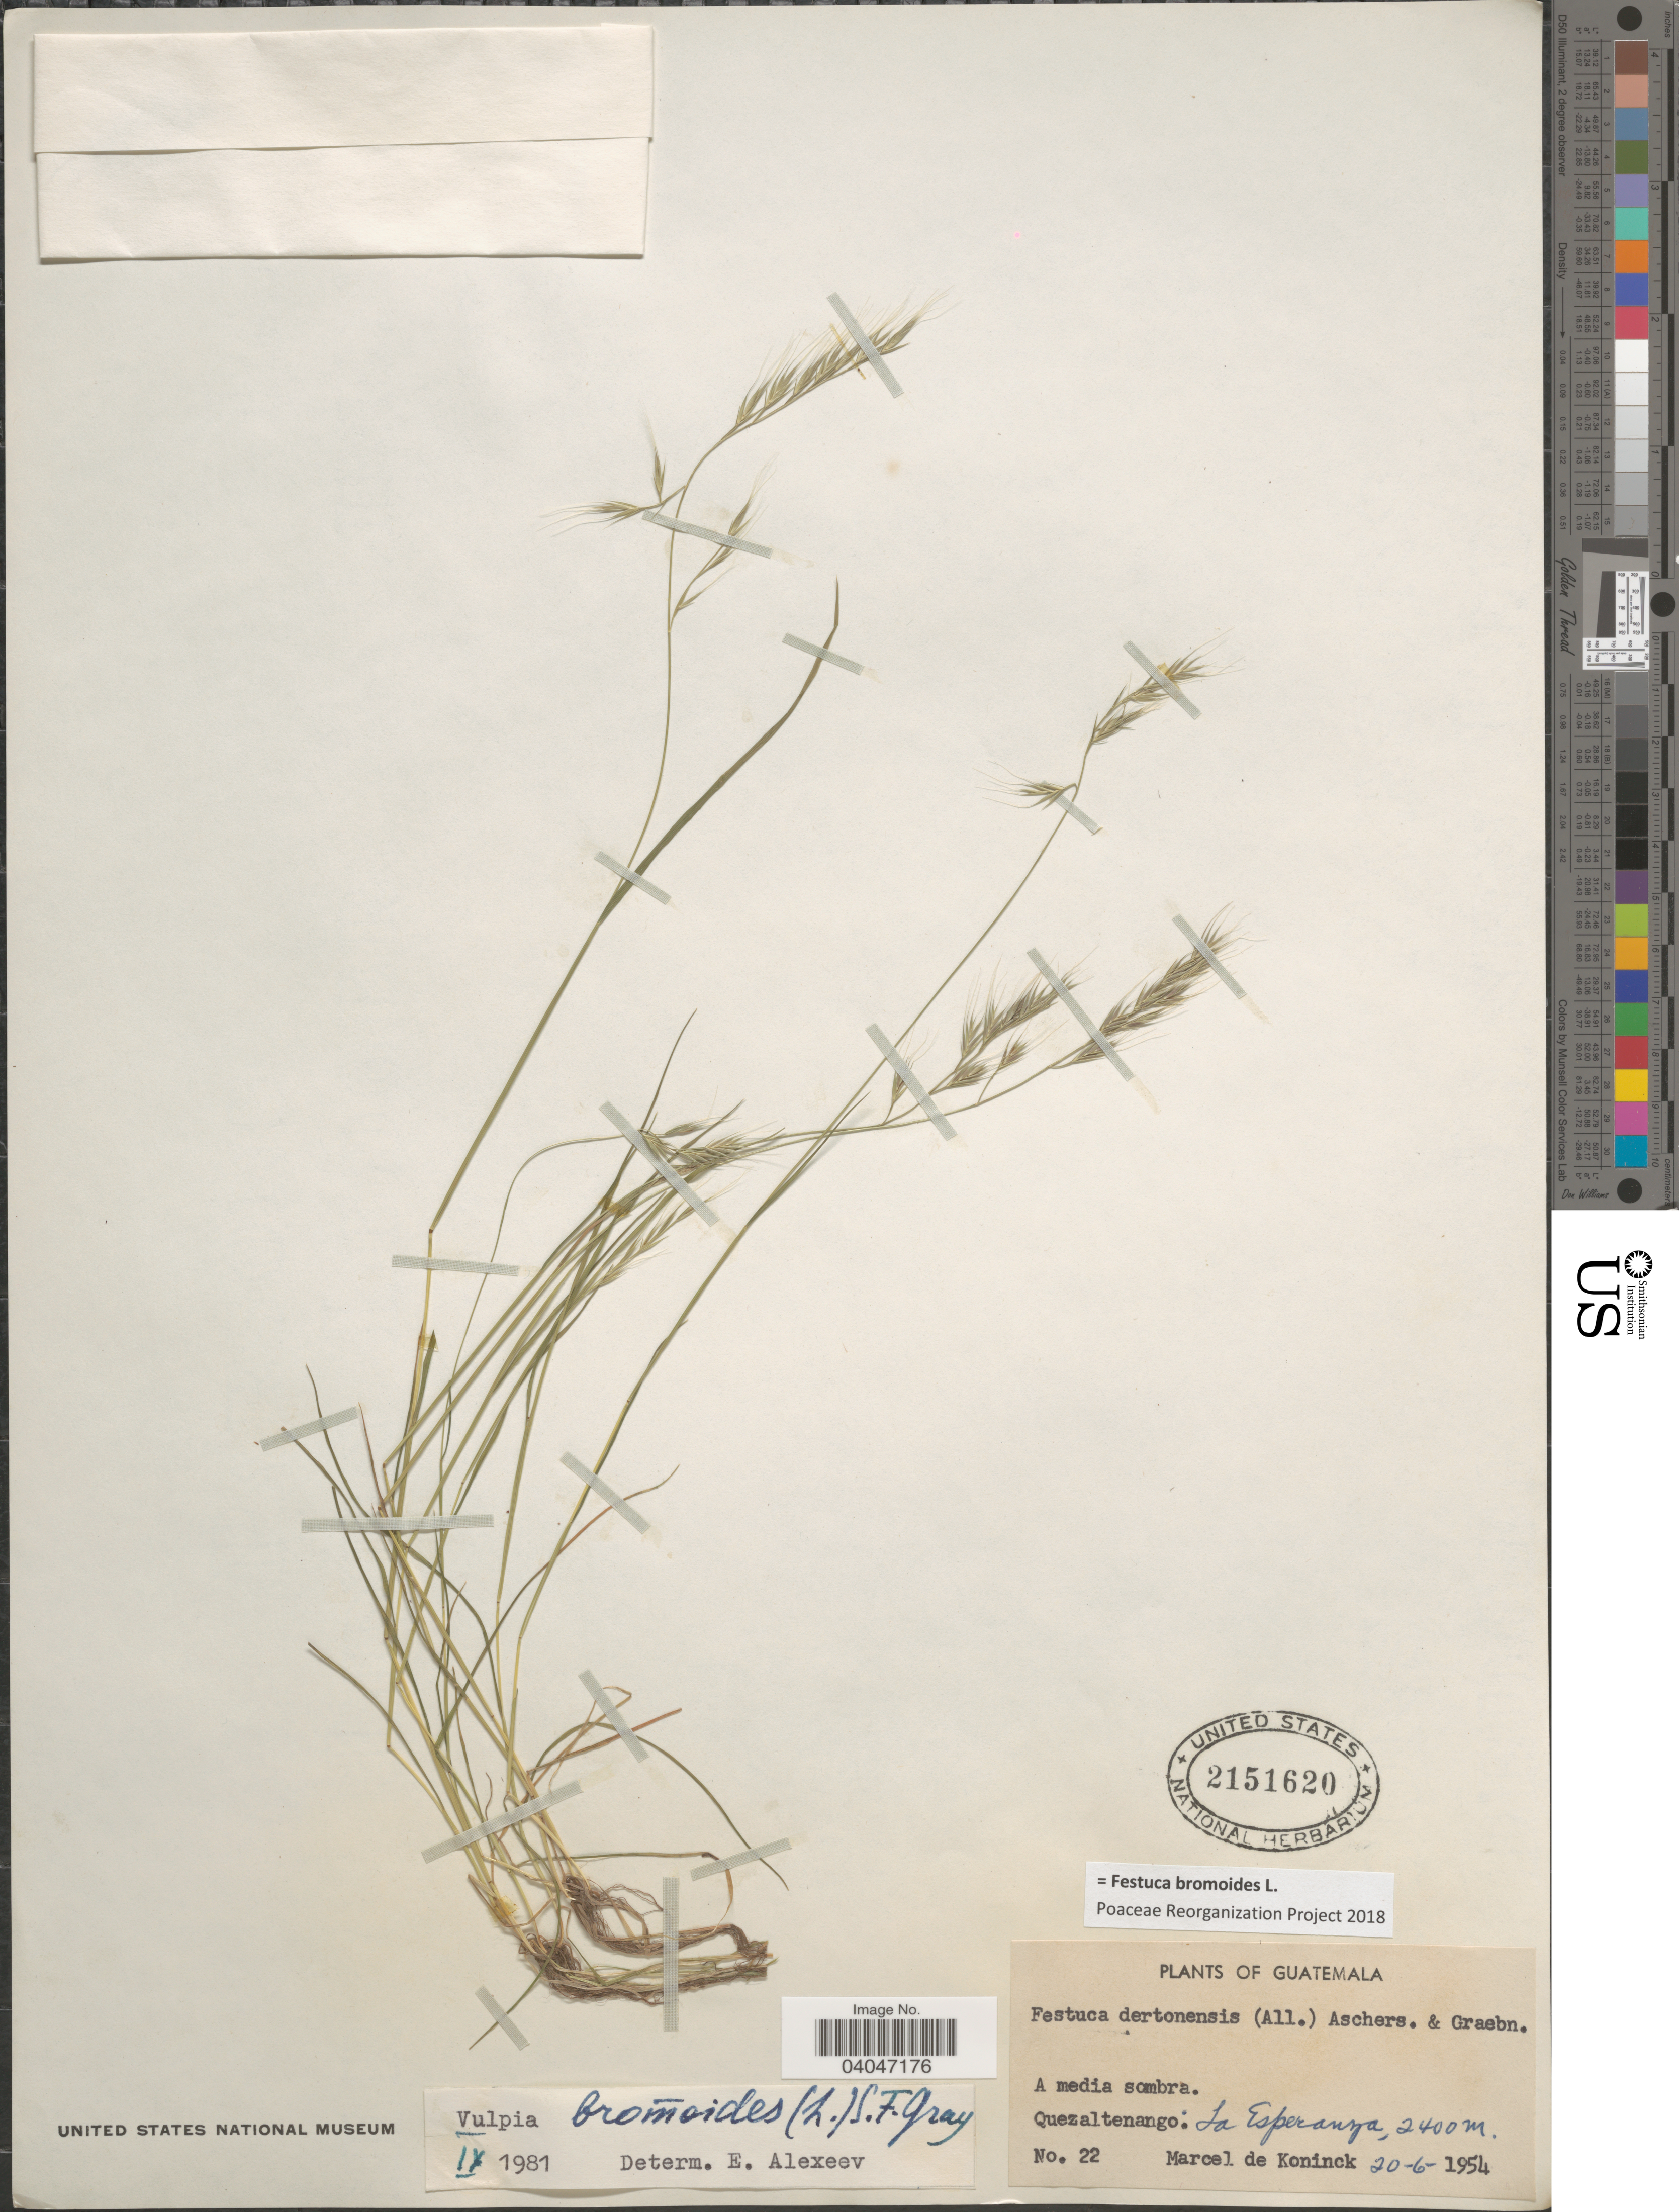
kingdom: Plantae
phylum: Tracheophyta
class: Liliopsida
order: Poales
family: Poaceae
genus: Festuca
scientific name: Festuca bromoides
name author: L.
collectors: M. Koninck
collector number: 22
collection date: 1954-06-20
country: Guatemala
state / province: Quetzaltenango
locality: A media sombra. La Esperanza.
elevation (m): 2400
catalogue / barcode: US 2151620